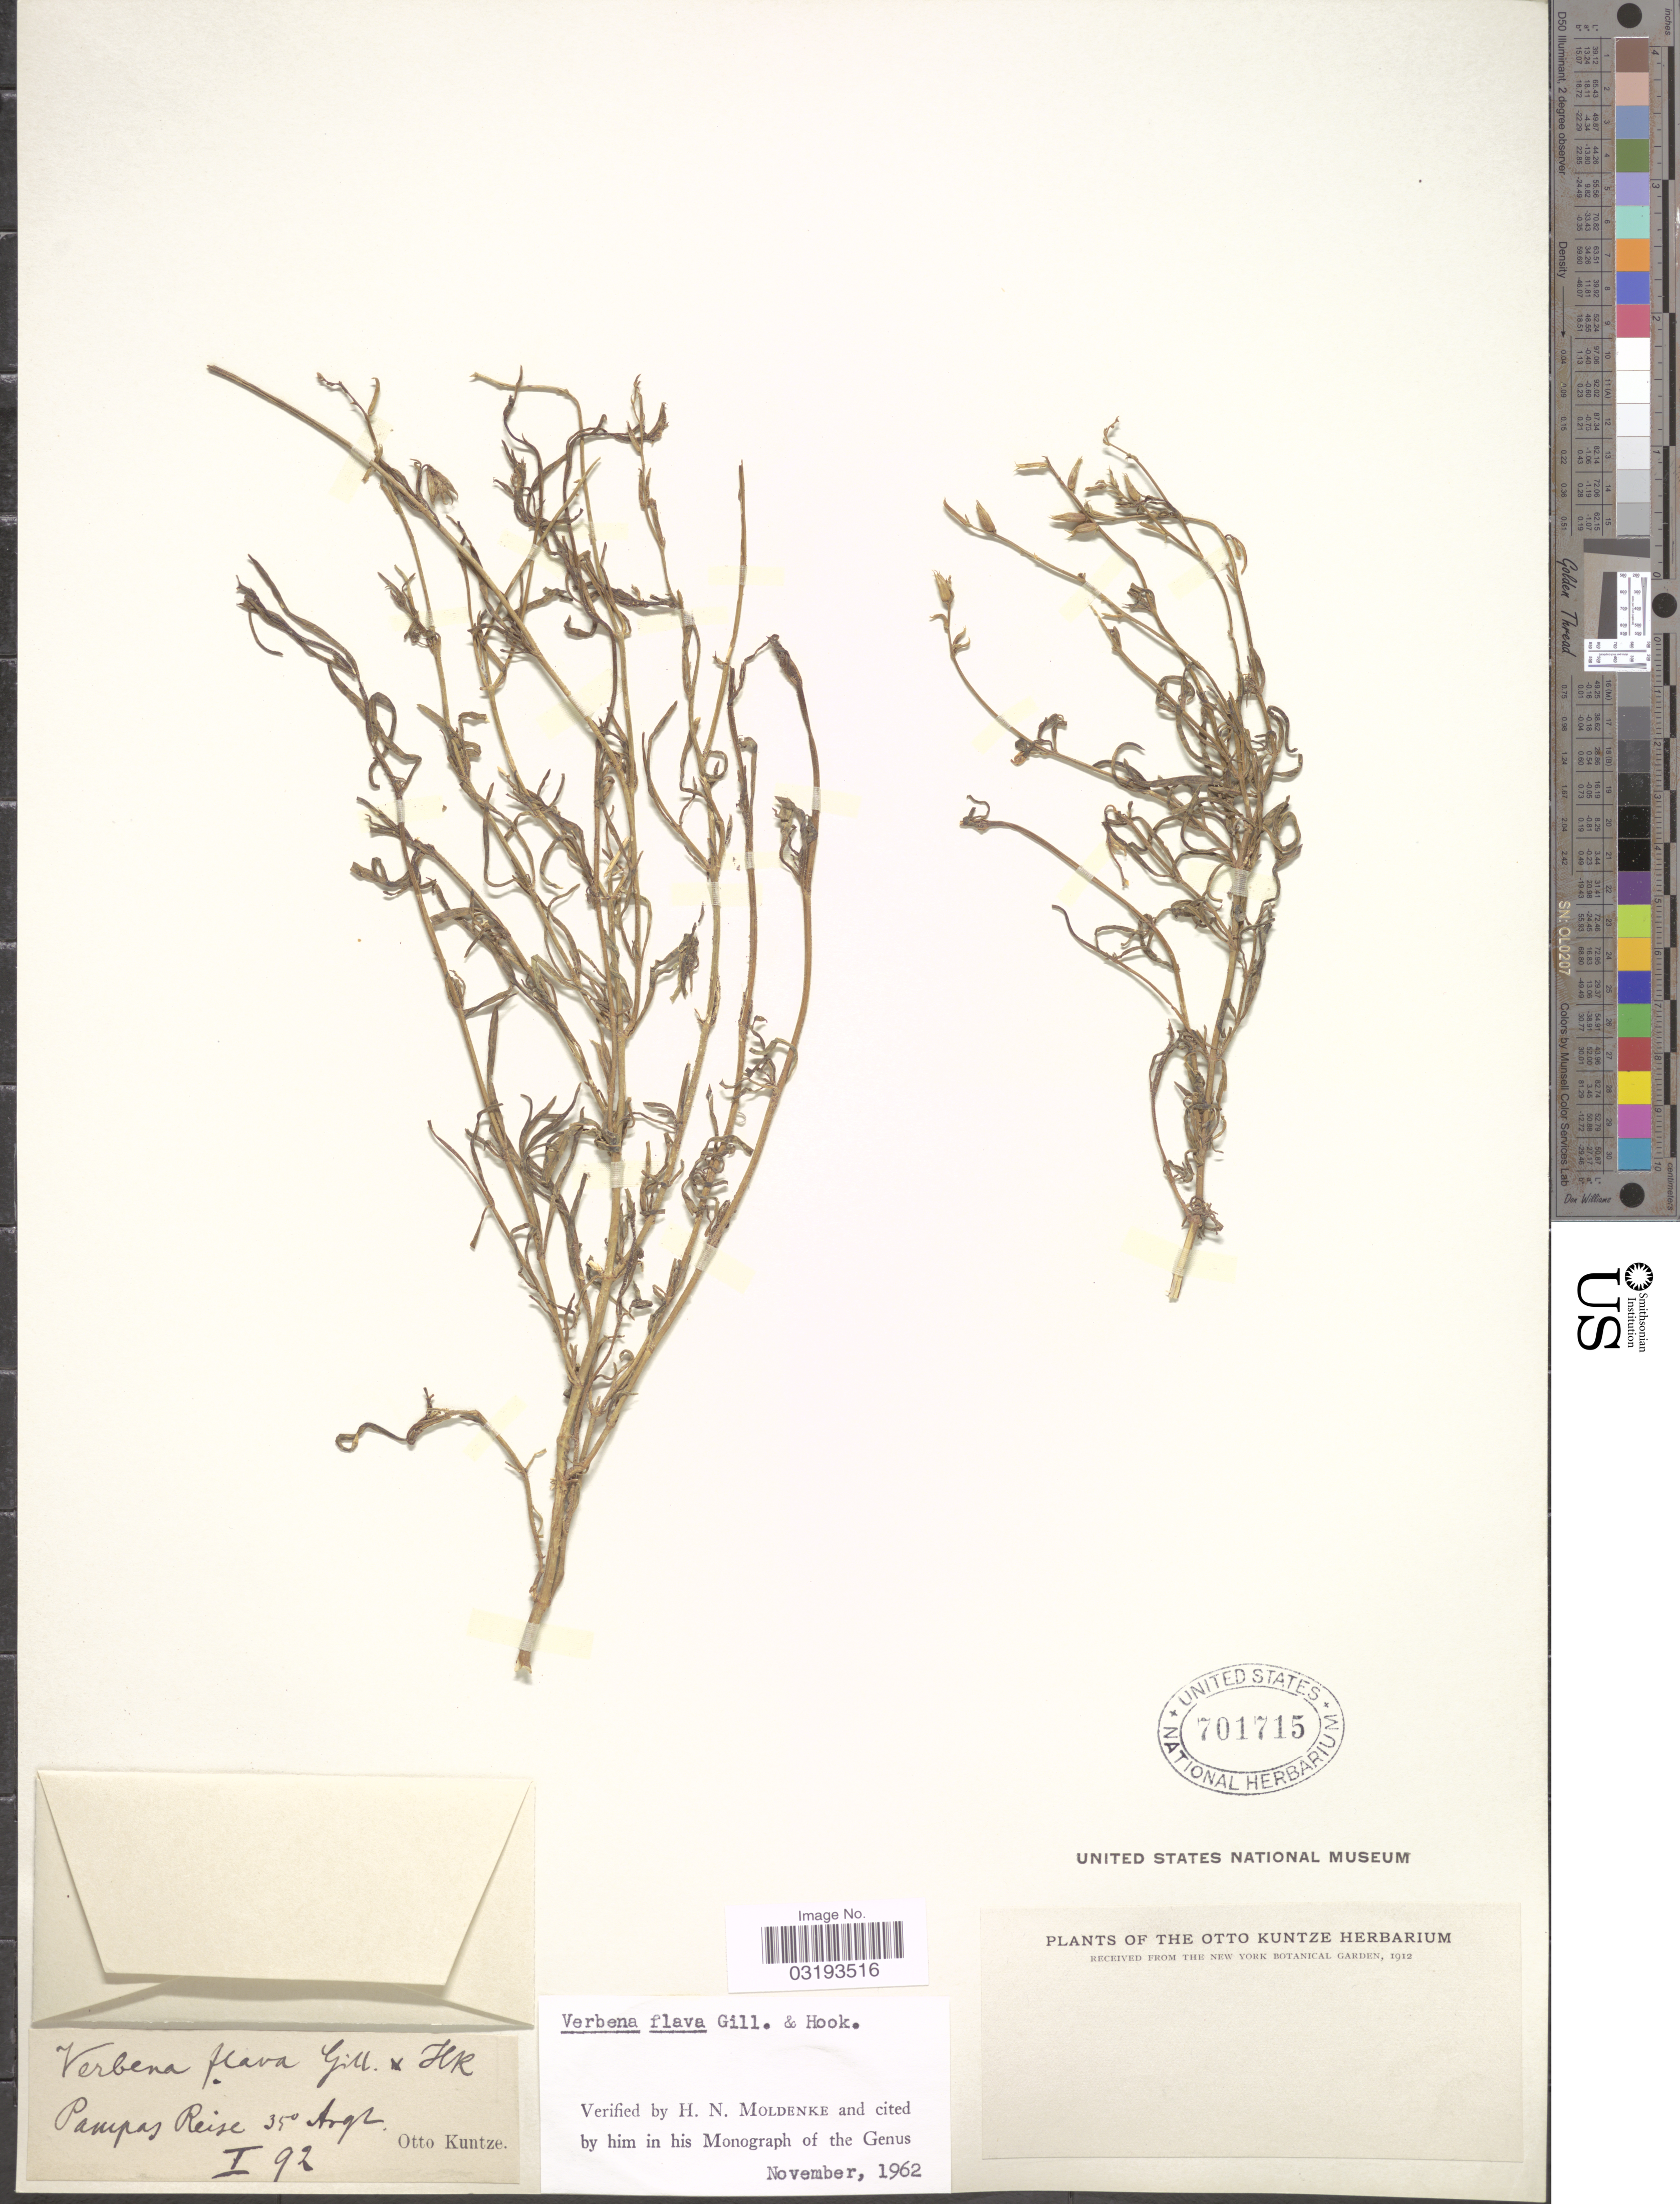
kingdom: Plantae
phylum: Tracheophyta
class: Magnoliopsida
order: Lamiales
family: Verbenaceae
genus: Verbena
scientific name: Verbena flava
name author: Gillies & Hook.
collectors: C.E.O. Kuntze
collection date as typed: Transcribed d/m/y: /1/92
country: Argentina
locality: Pampas Reise. 35° Argt.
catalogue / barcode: US 701715